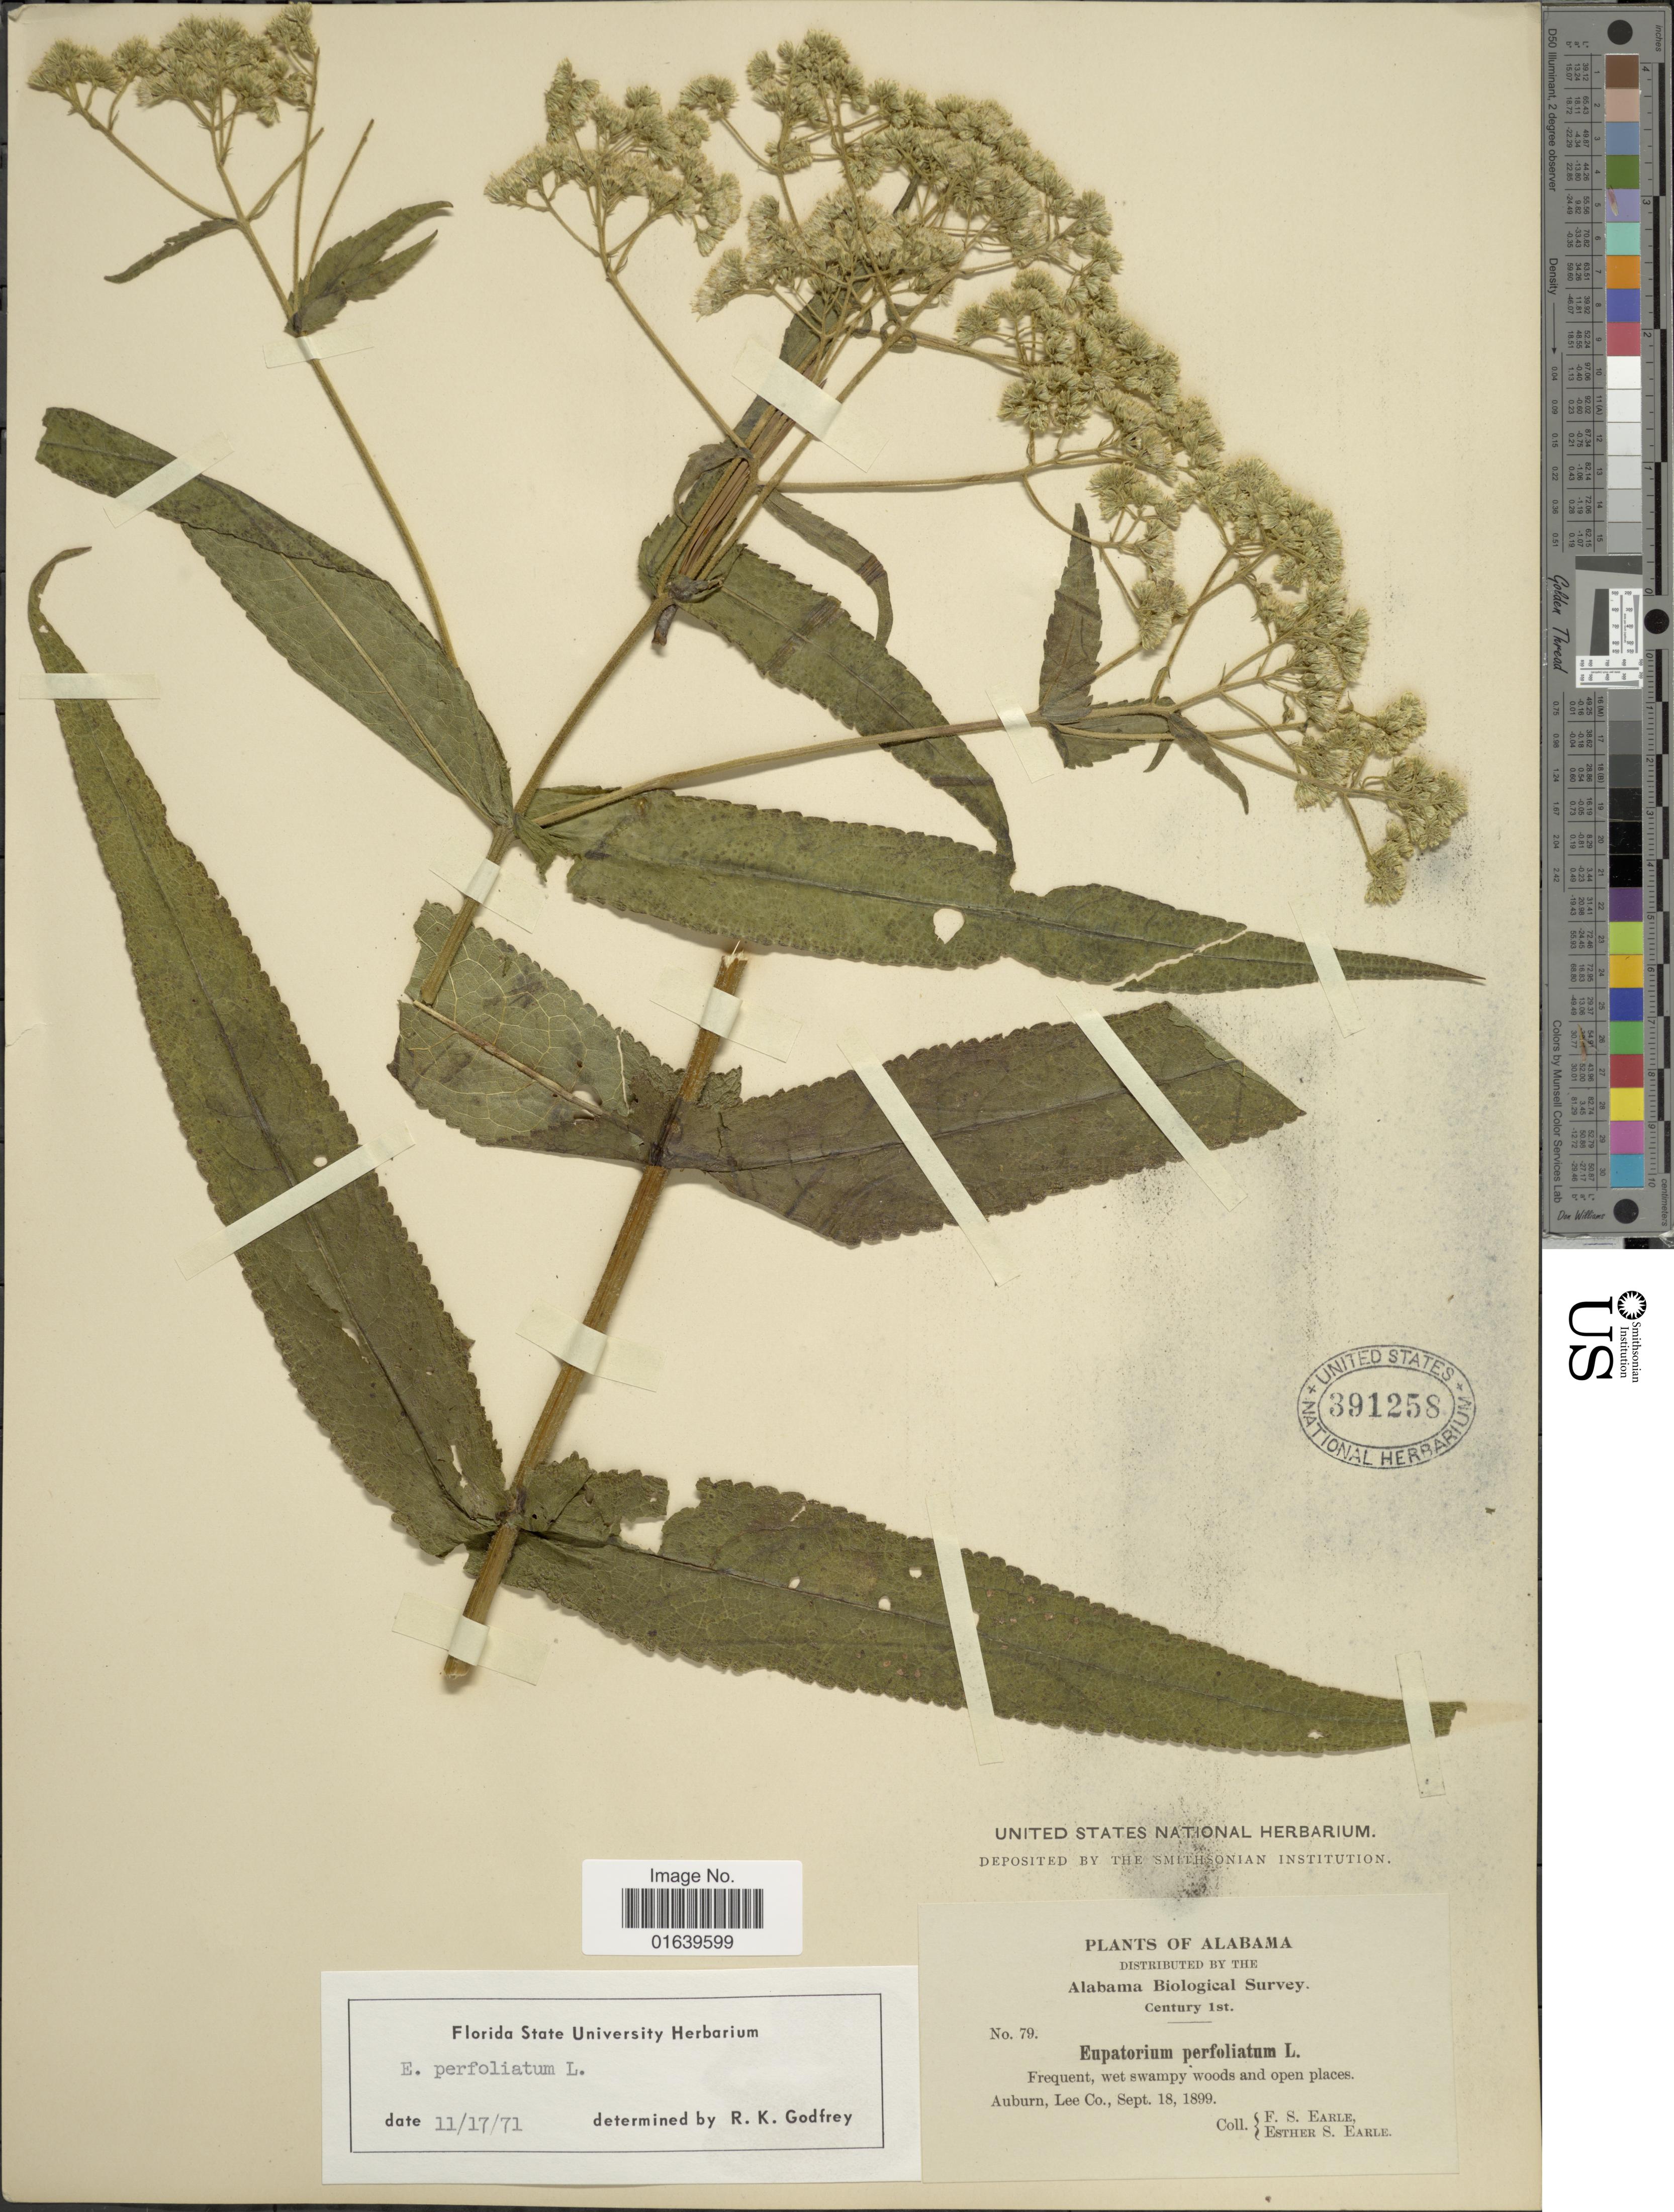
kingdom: Plantae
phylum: Tracheophyta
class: Magnoliopsida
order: Asterales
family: Asteraceae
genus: Eupatorium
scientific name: Eupatorium perfoliatum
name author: L.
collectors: F. S. Earle & E. S. Earle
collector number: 79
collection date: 1899-09-18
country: United States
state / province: Alabama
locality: Frequent, wet swampy woods and open places, Auburn, Lee Co.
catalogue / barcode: US 391258